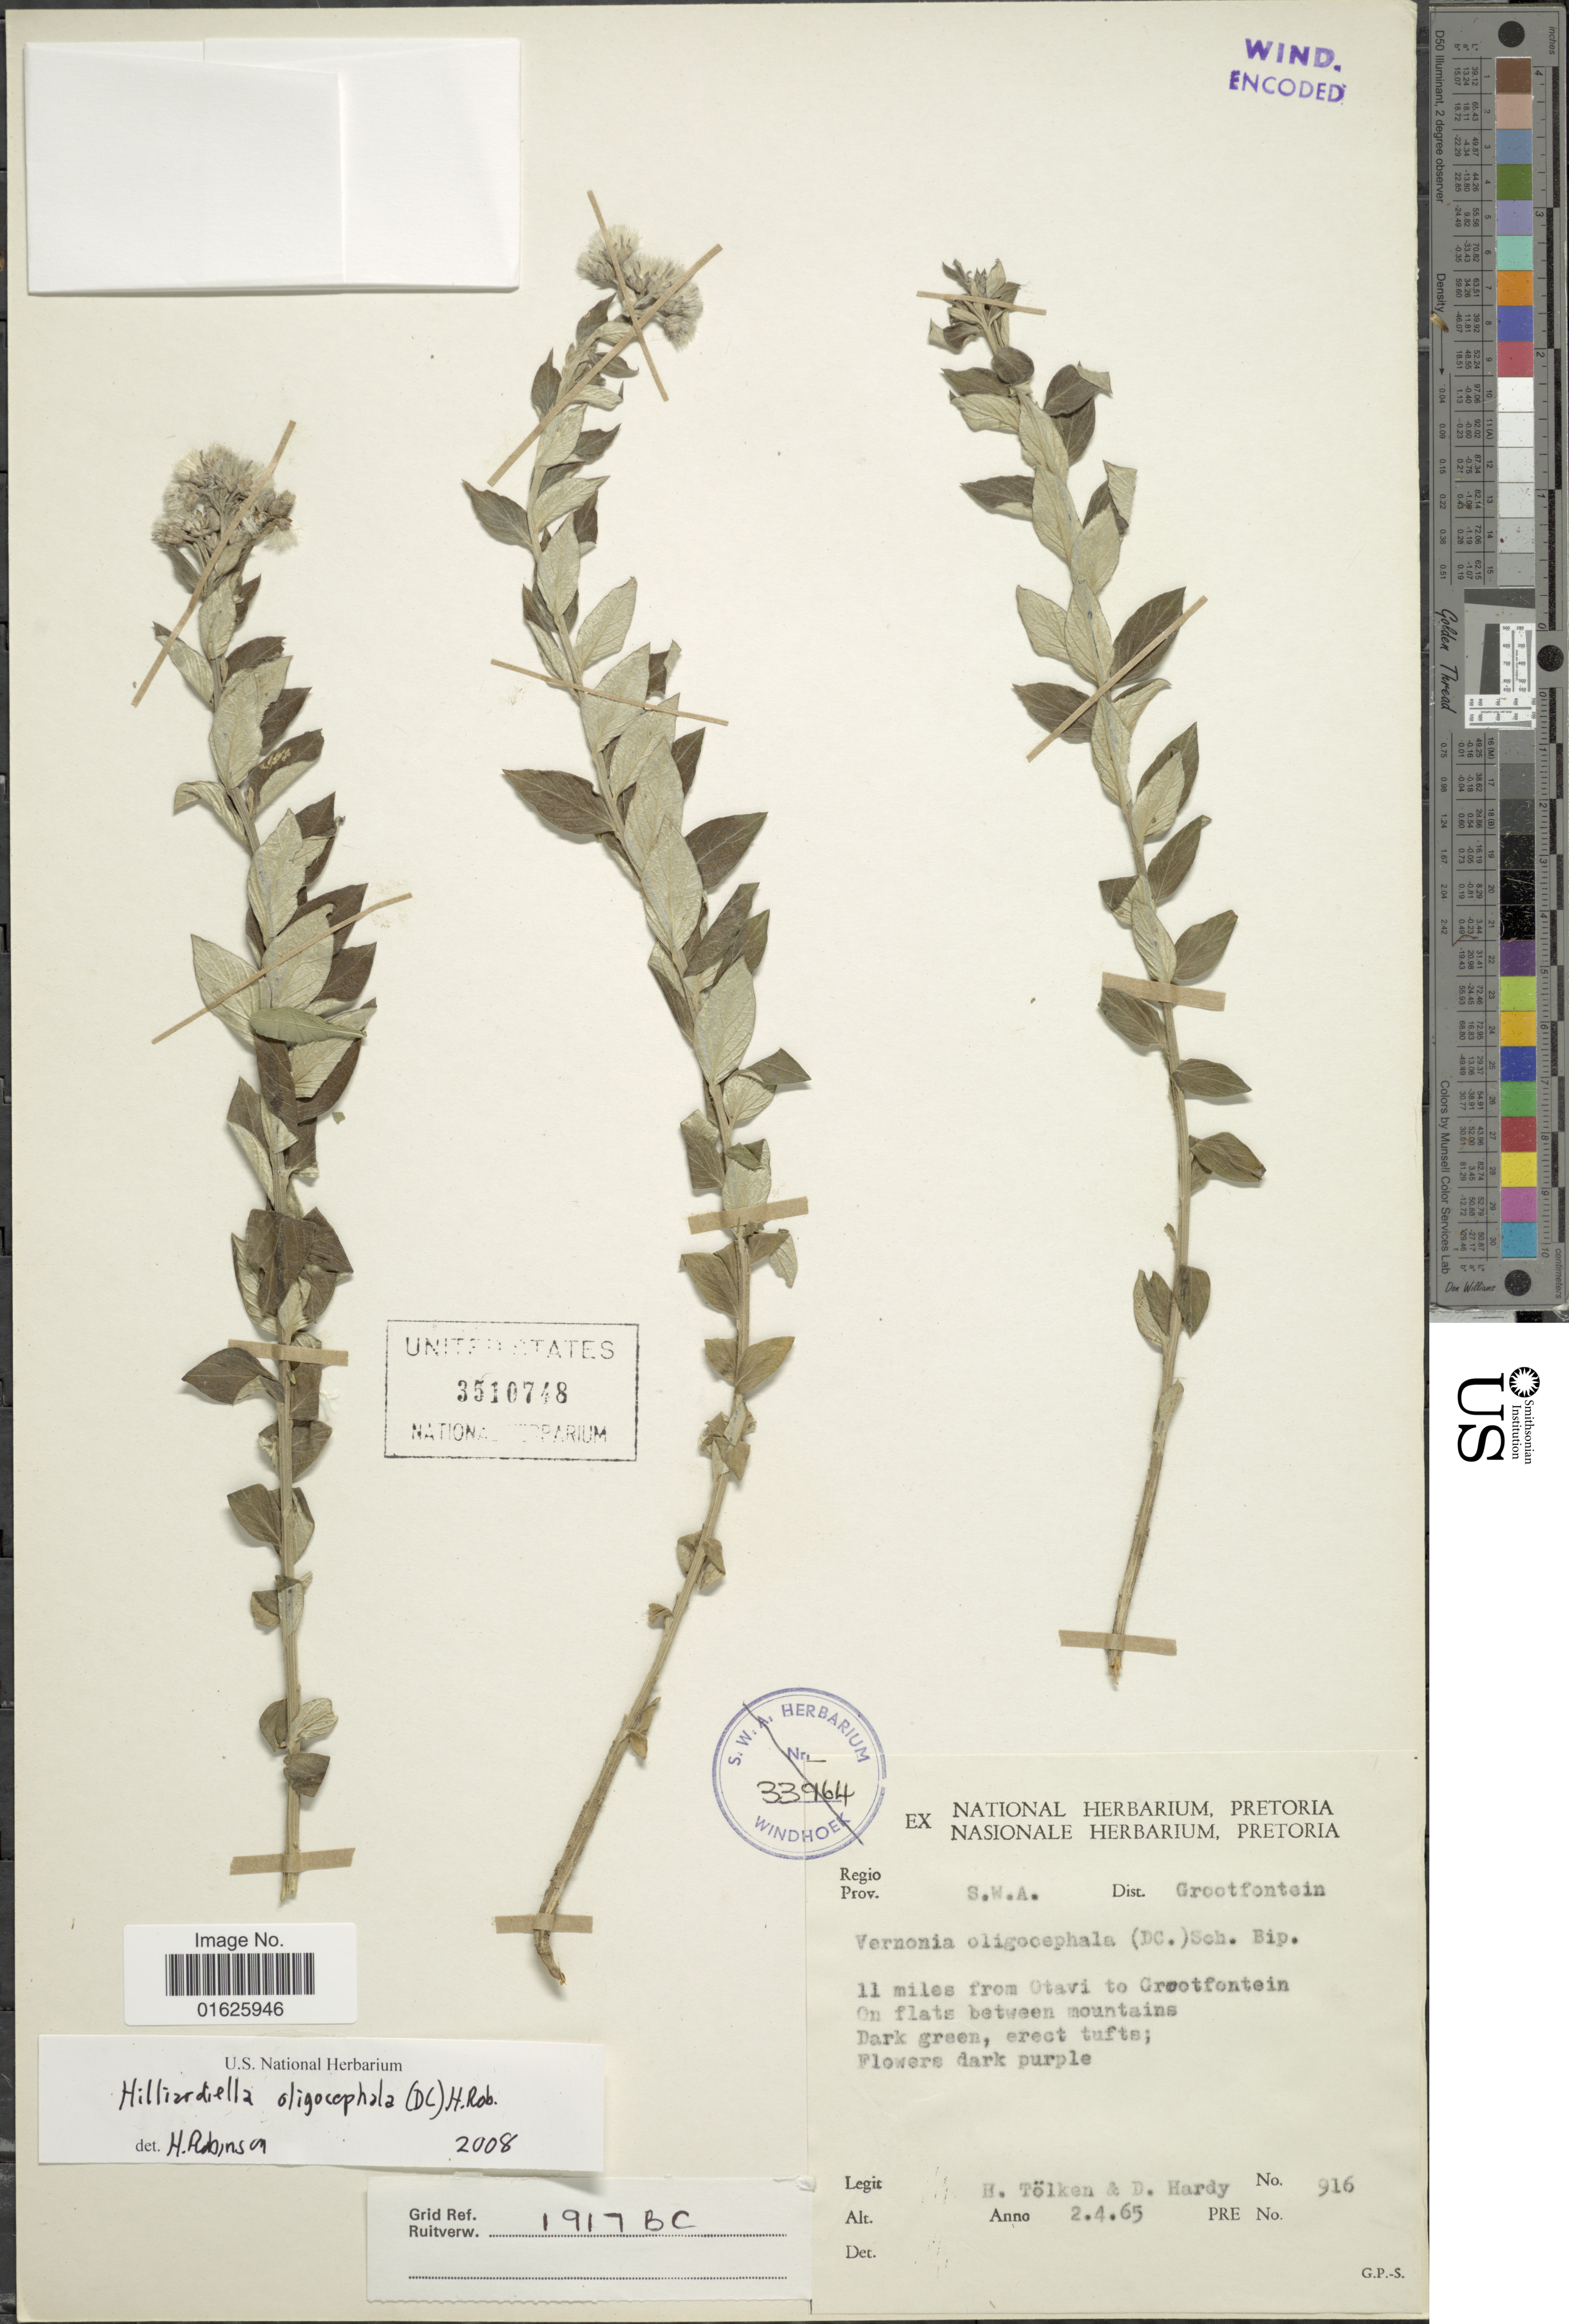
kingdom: Plantae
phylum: Tracheophyta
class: Magnoliopsida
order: Asterales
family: Asteraceae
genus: Hilliardiella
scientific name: Hilliardiella oligocephala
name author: (DC.) H. Rob.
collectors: H. R. Tölken & D. Hardy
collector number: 916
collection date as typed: Transcribed d/m/y: 2/4/65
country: Namibia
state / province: Otjozondjupa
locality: Regio prov. S.W.A. Dist Grootfontein, 11 miles from Otavi to Grootfontein. On flats between mountains Dark green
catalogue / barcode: US 3510748